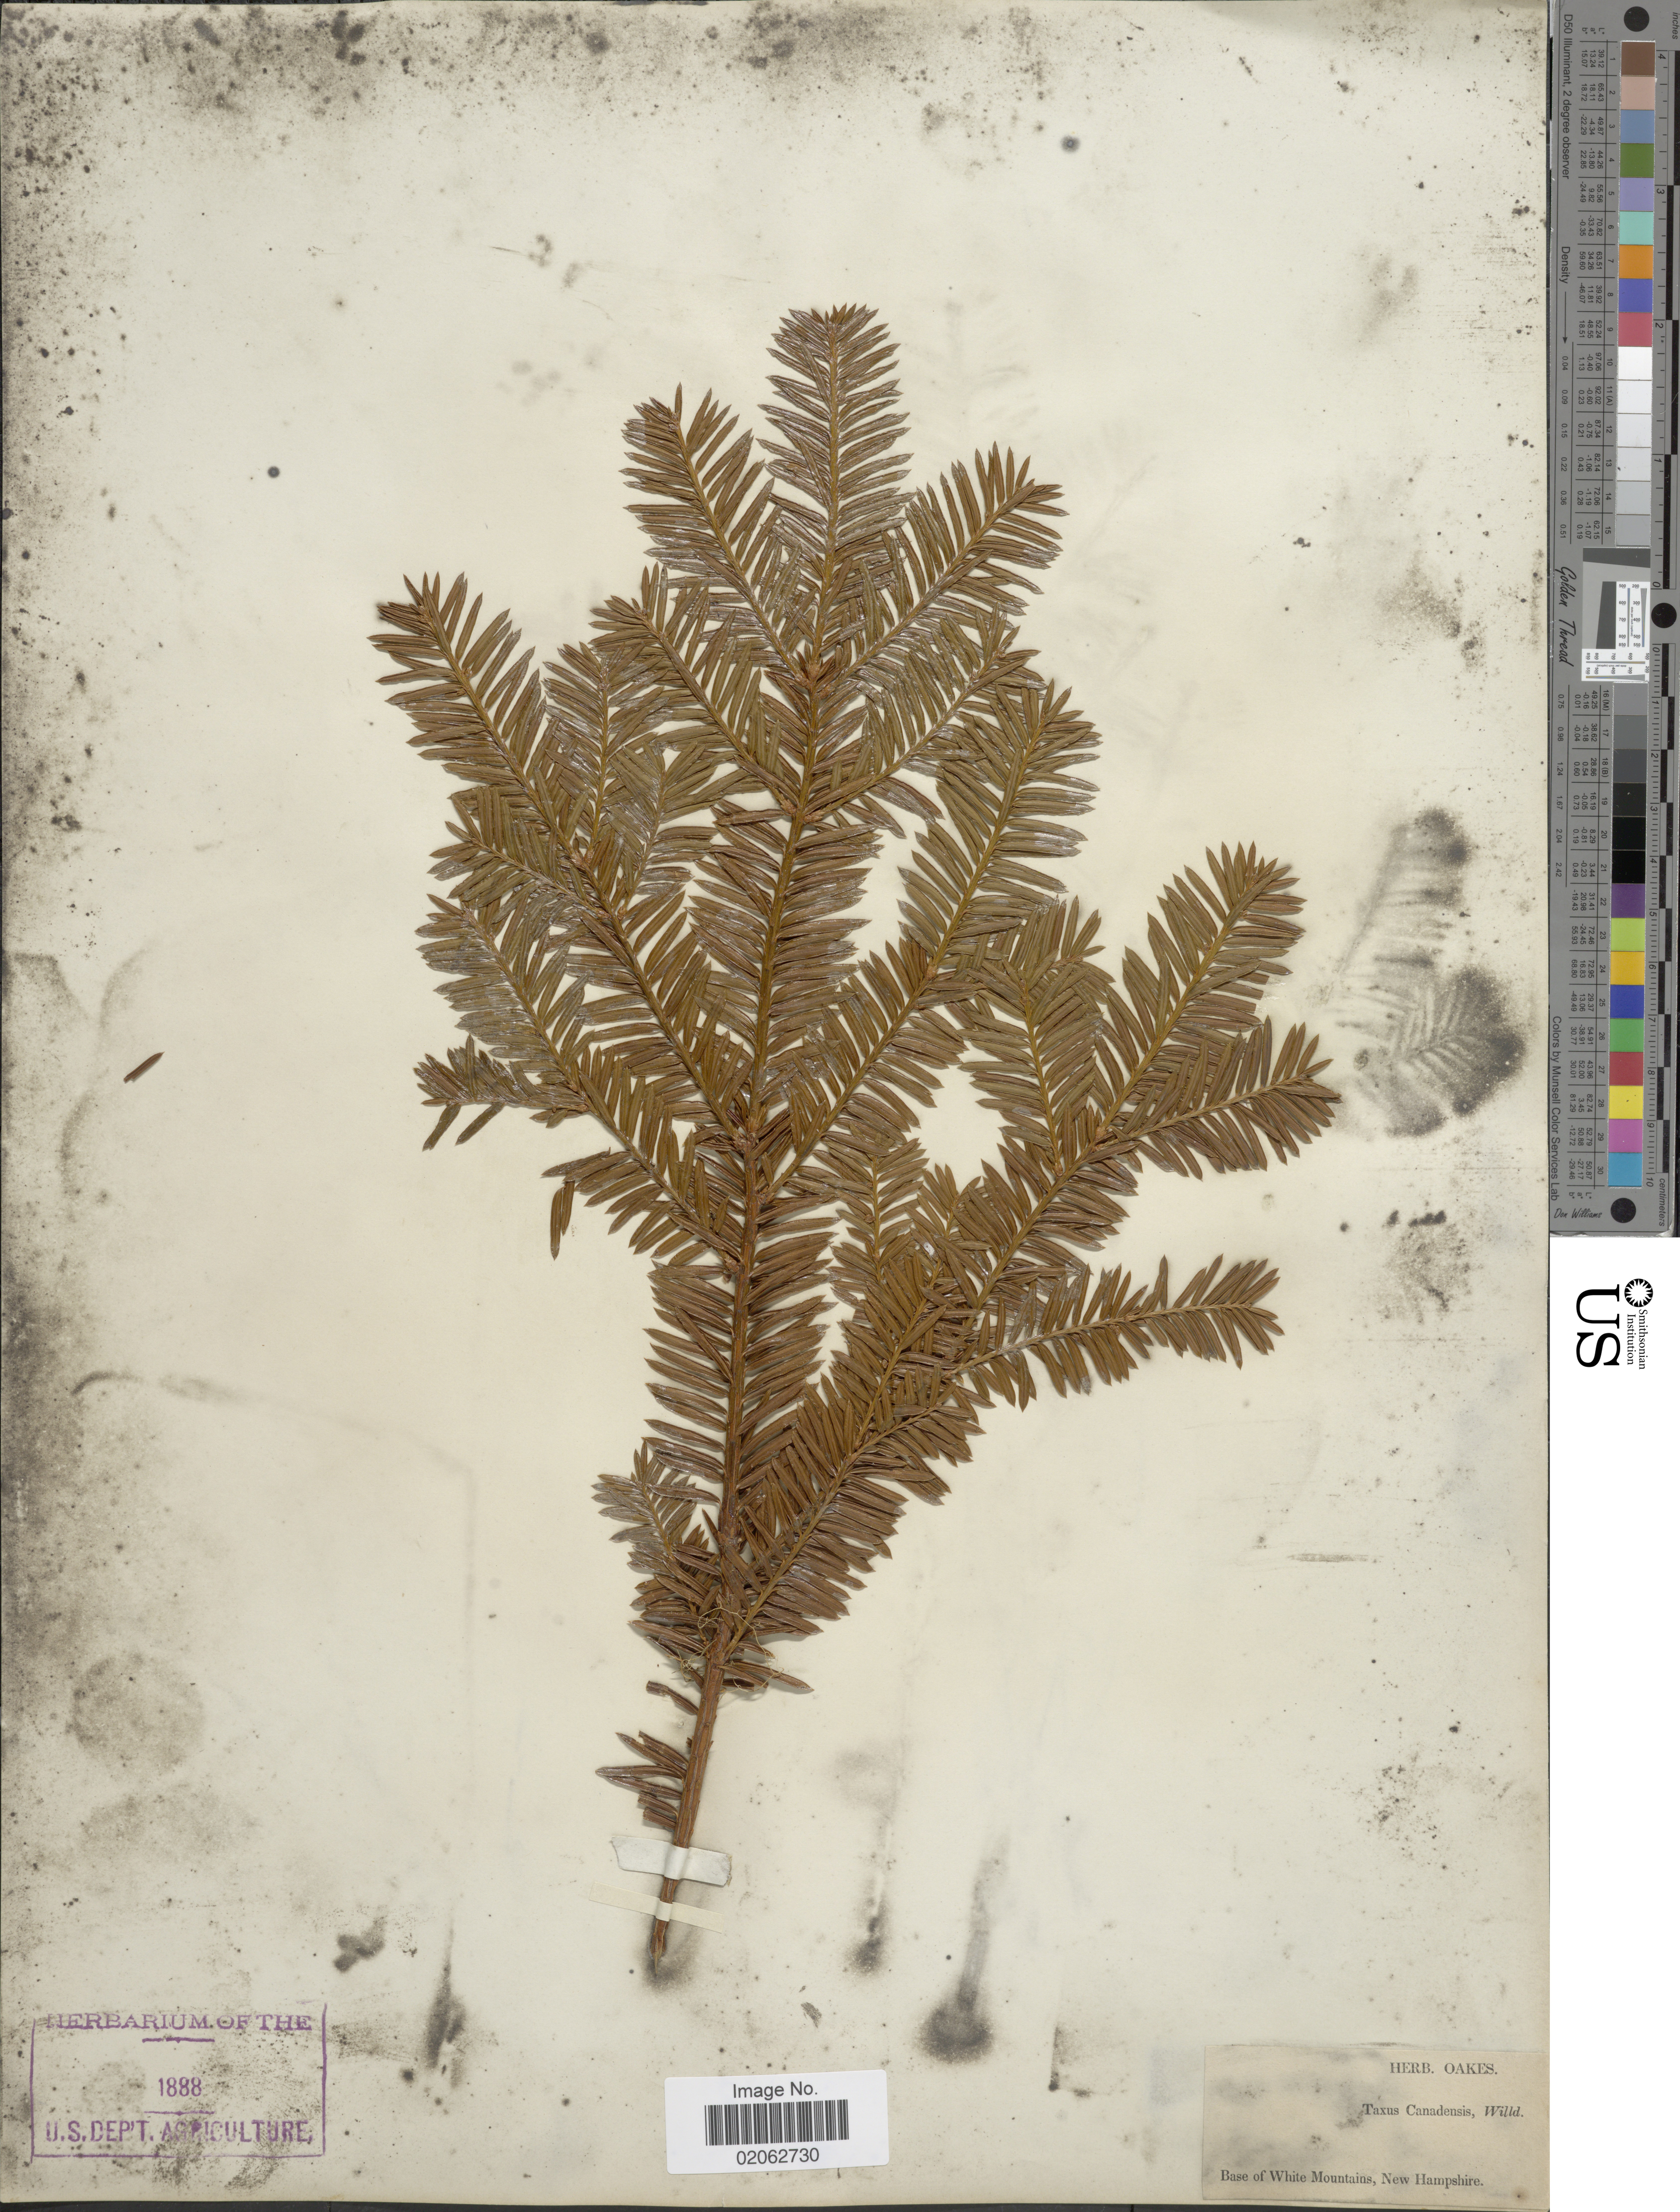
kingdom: Plantae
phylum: Tracheophyta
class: Pinopsida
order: Pinales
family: Taxaceae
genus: Taxus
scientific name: Taxus canadensis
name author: Marshall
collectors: ex herb. Oakes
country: United States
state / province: New Hampshire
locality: Base of White Mountains, New Hampshire